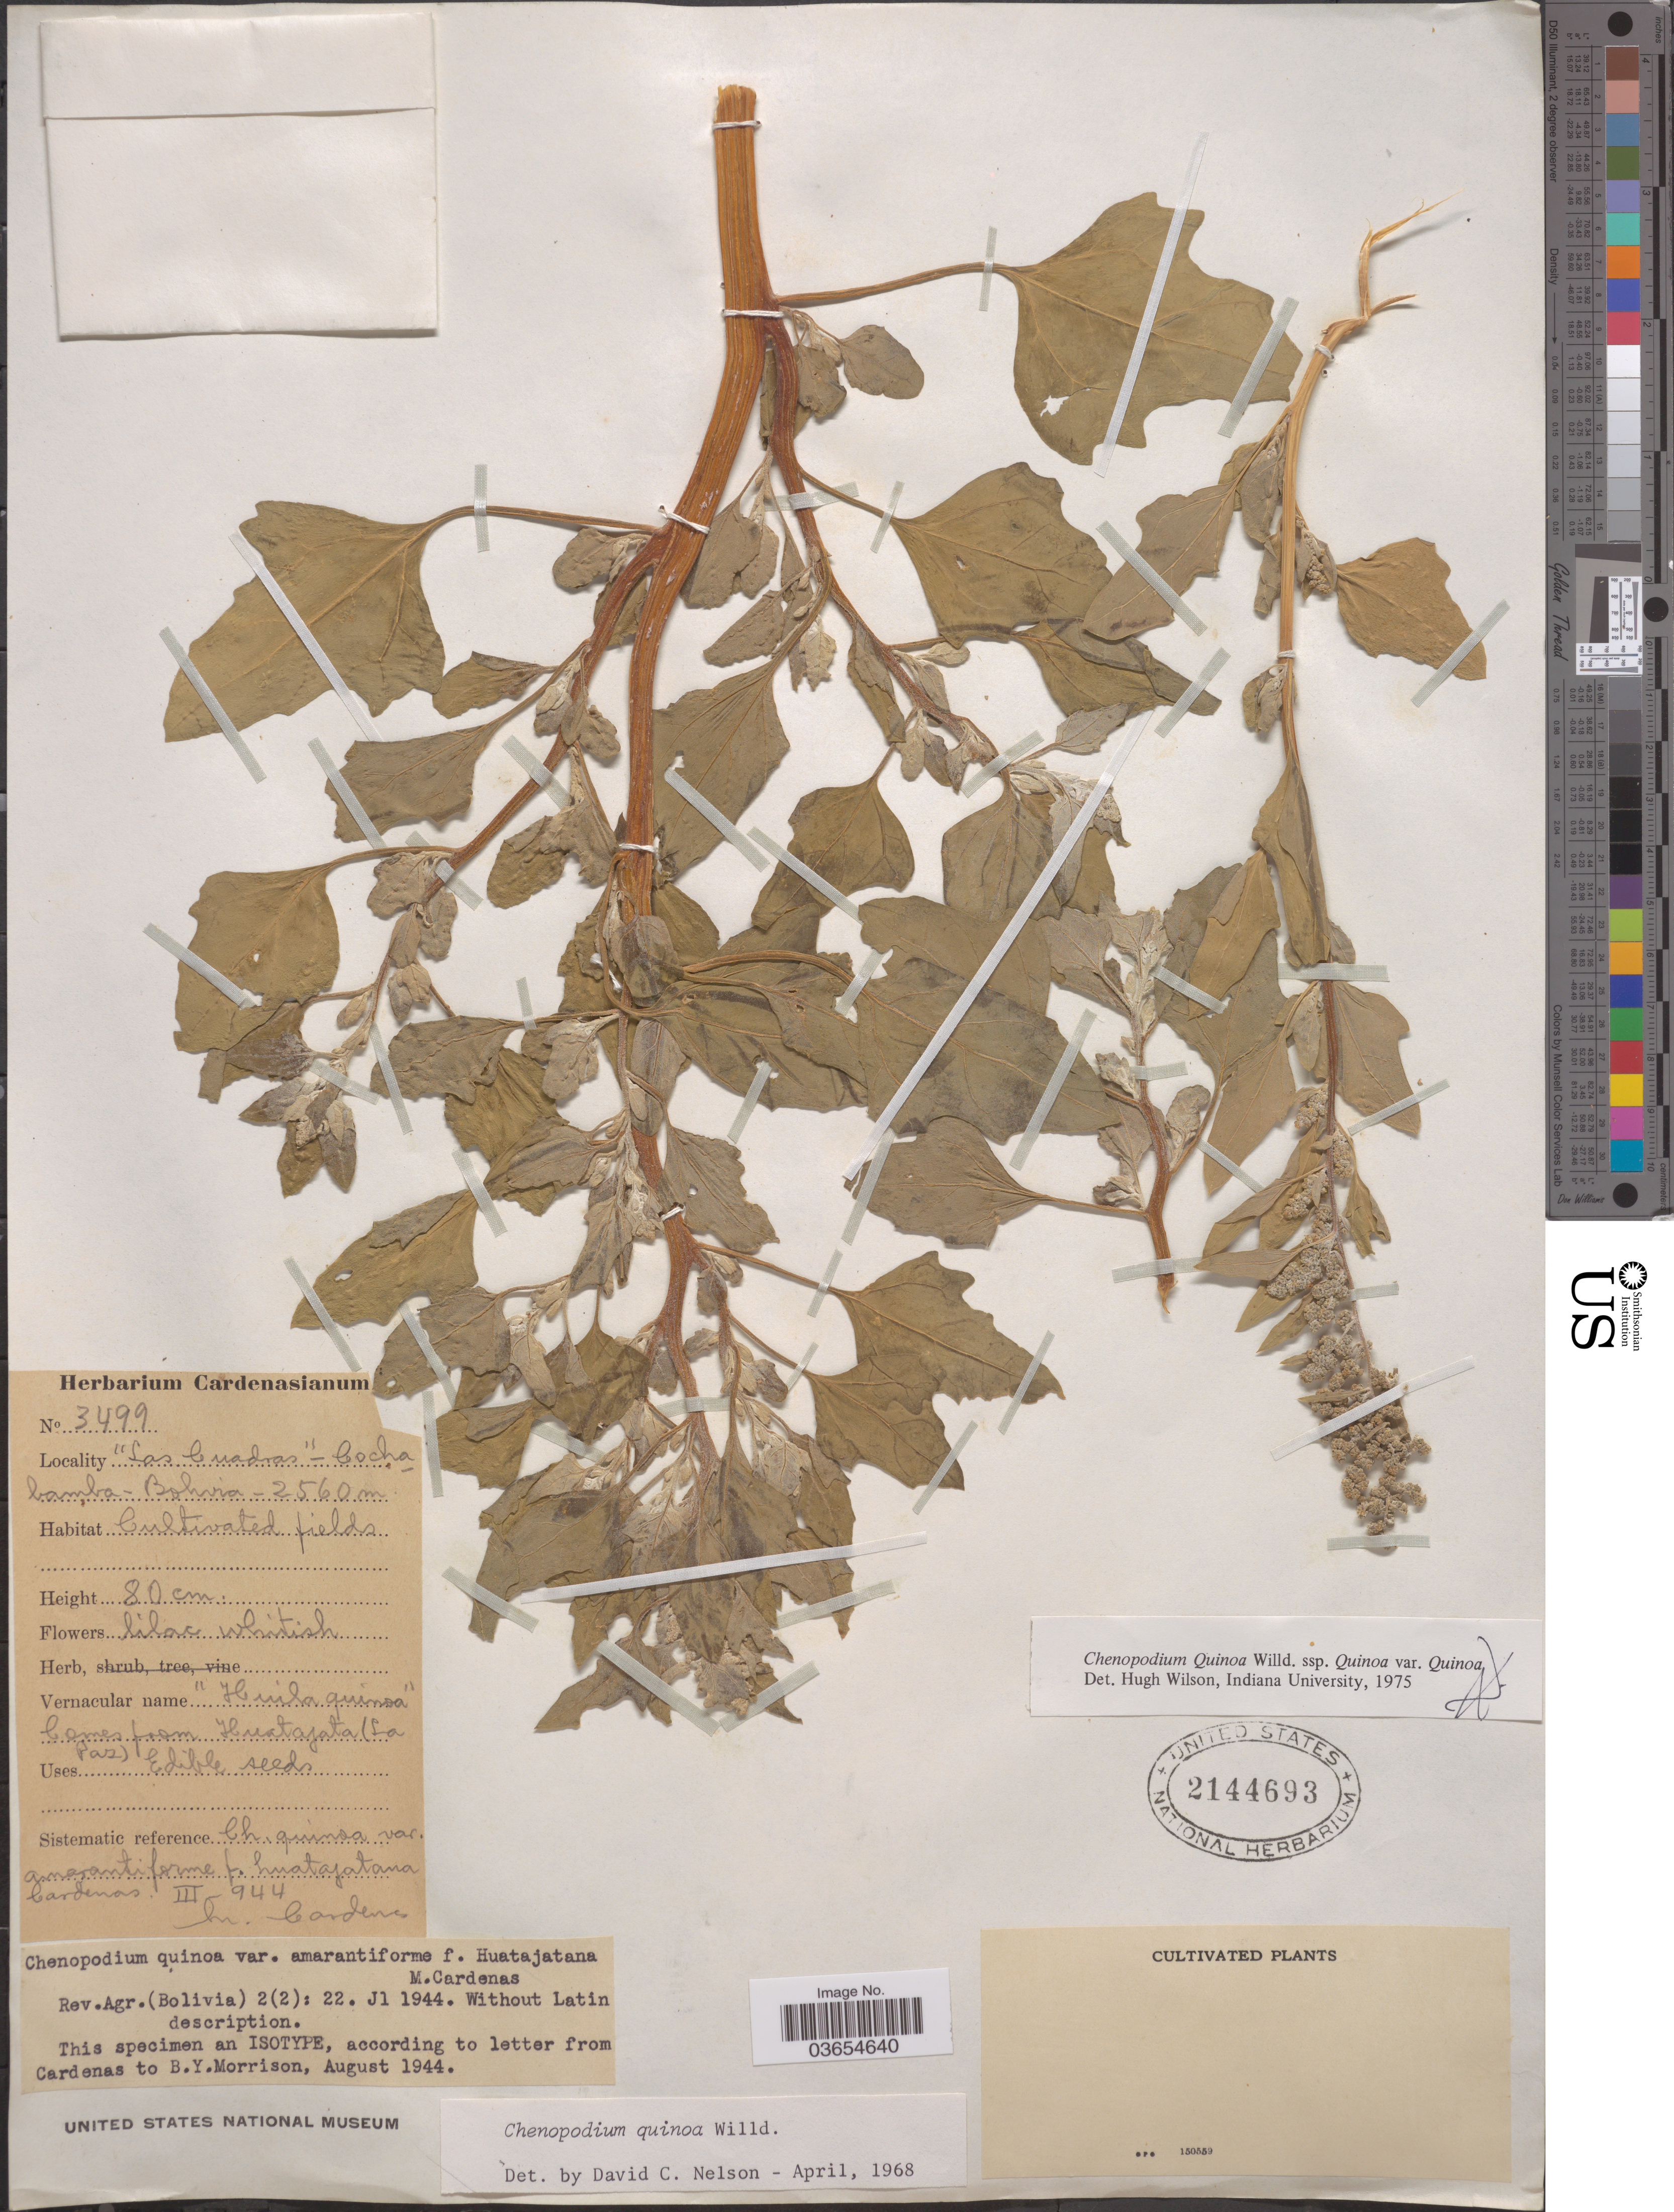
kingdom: Plantae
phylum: Tracheophyta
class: Magnoliopsida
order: Caryophyllales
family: Amaranthaceae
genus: Chenopodium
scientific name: Chenopodium quinoa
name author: Willd.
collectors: M. Cárdenas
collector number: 3499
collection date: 1944-03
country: Bolivia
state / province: Cochabamba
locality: Las Cuadras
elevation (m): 2560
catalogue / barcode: US 2144693